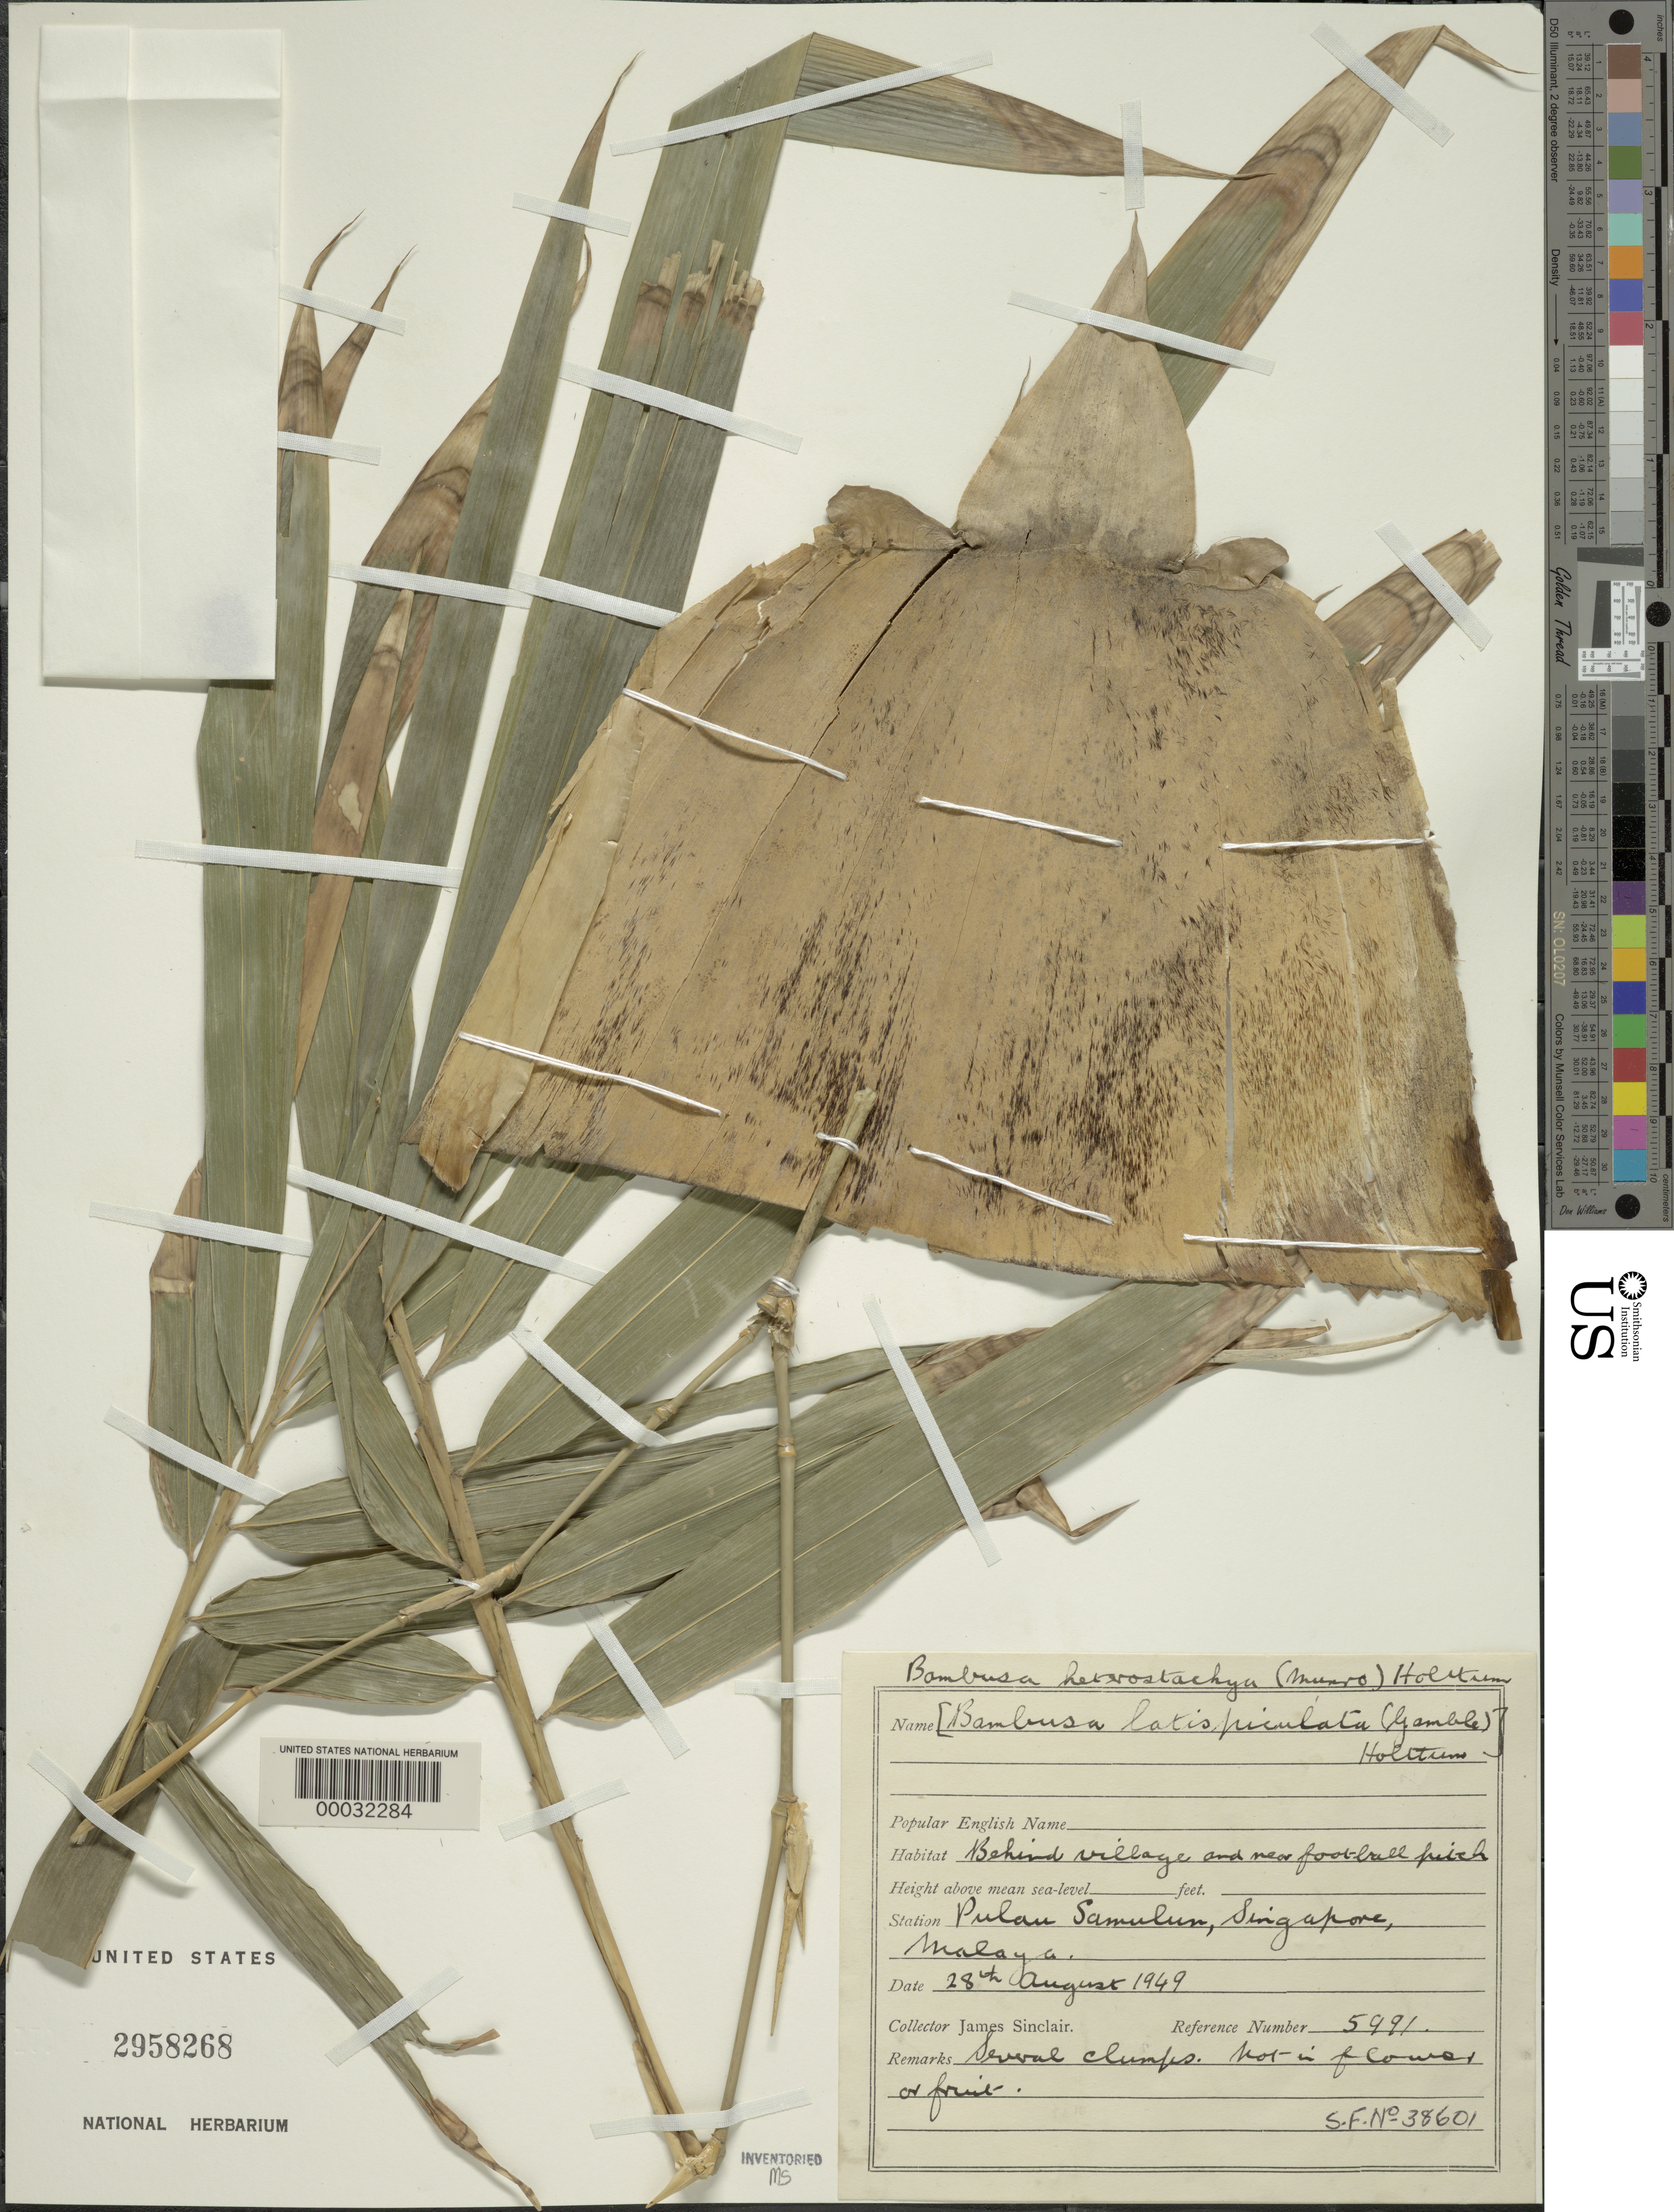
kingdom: Plantae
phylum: Tracheophyta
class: Liliopsida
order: Poales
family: Poaceae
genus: Bambusa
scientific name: Bambusa heterostachya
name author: (Munro) Holttum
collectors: J. Sinclair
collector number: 5991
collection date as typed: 28 Aug 1949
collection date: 1949-08-28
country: Singapore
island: Singapore Island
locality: Singapore [Malay Peninsula]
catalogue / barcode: US 2958268